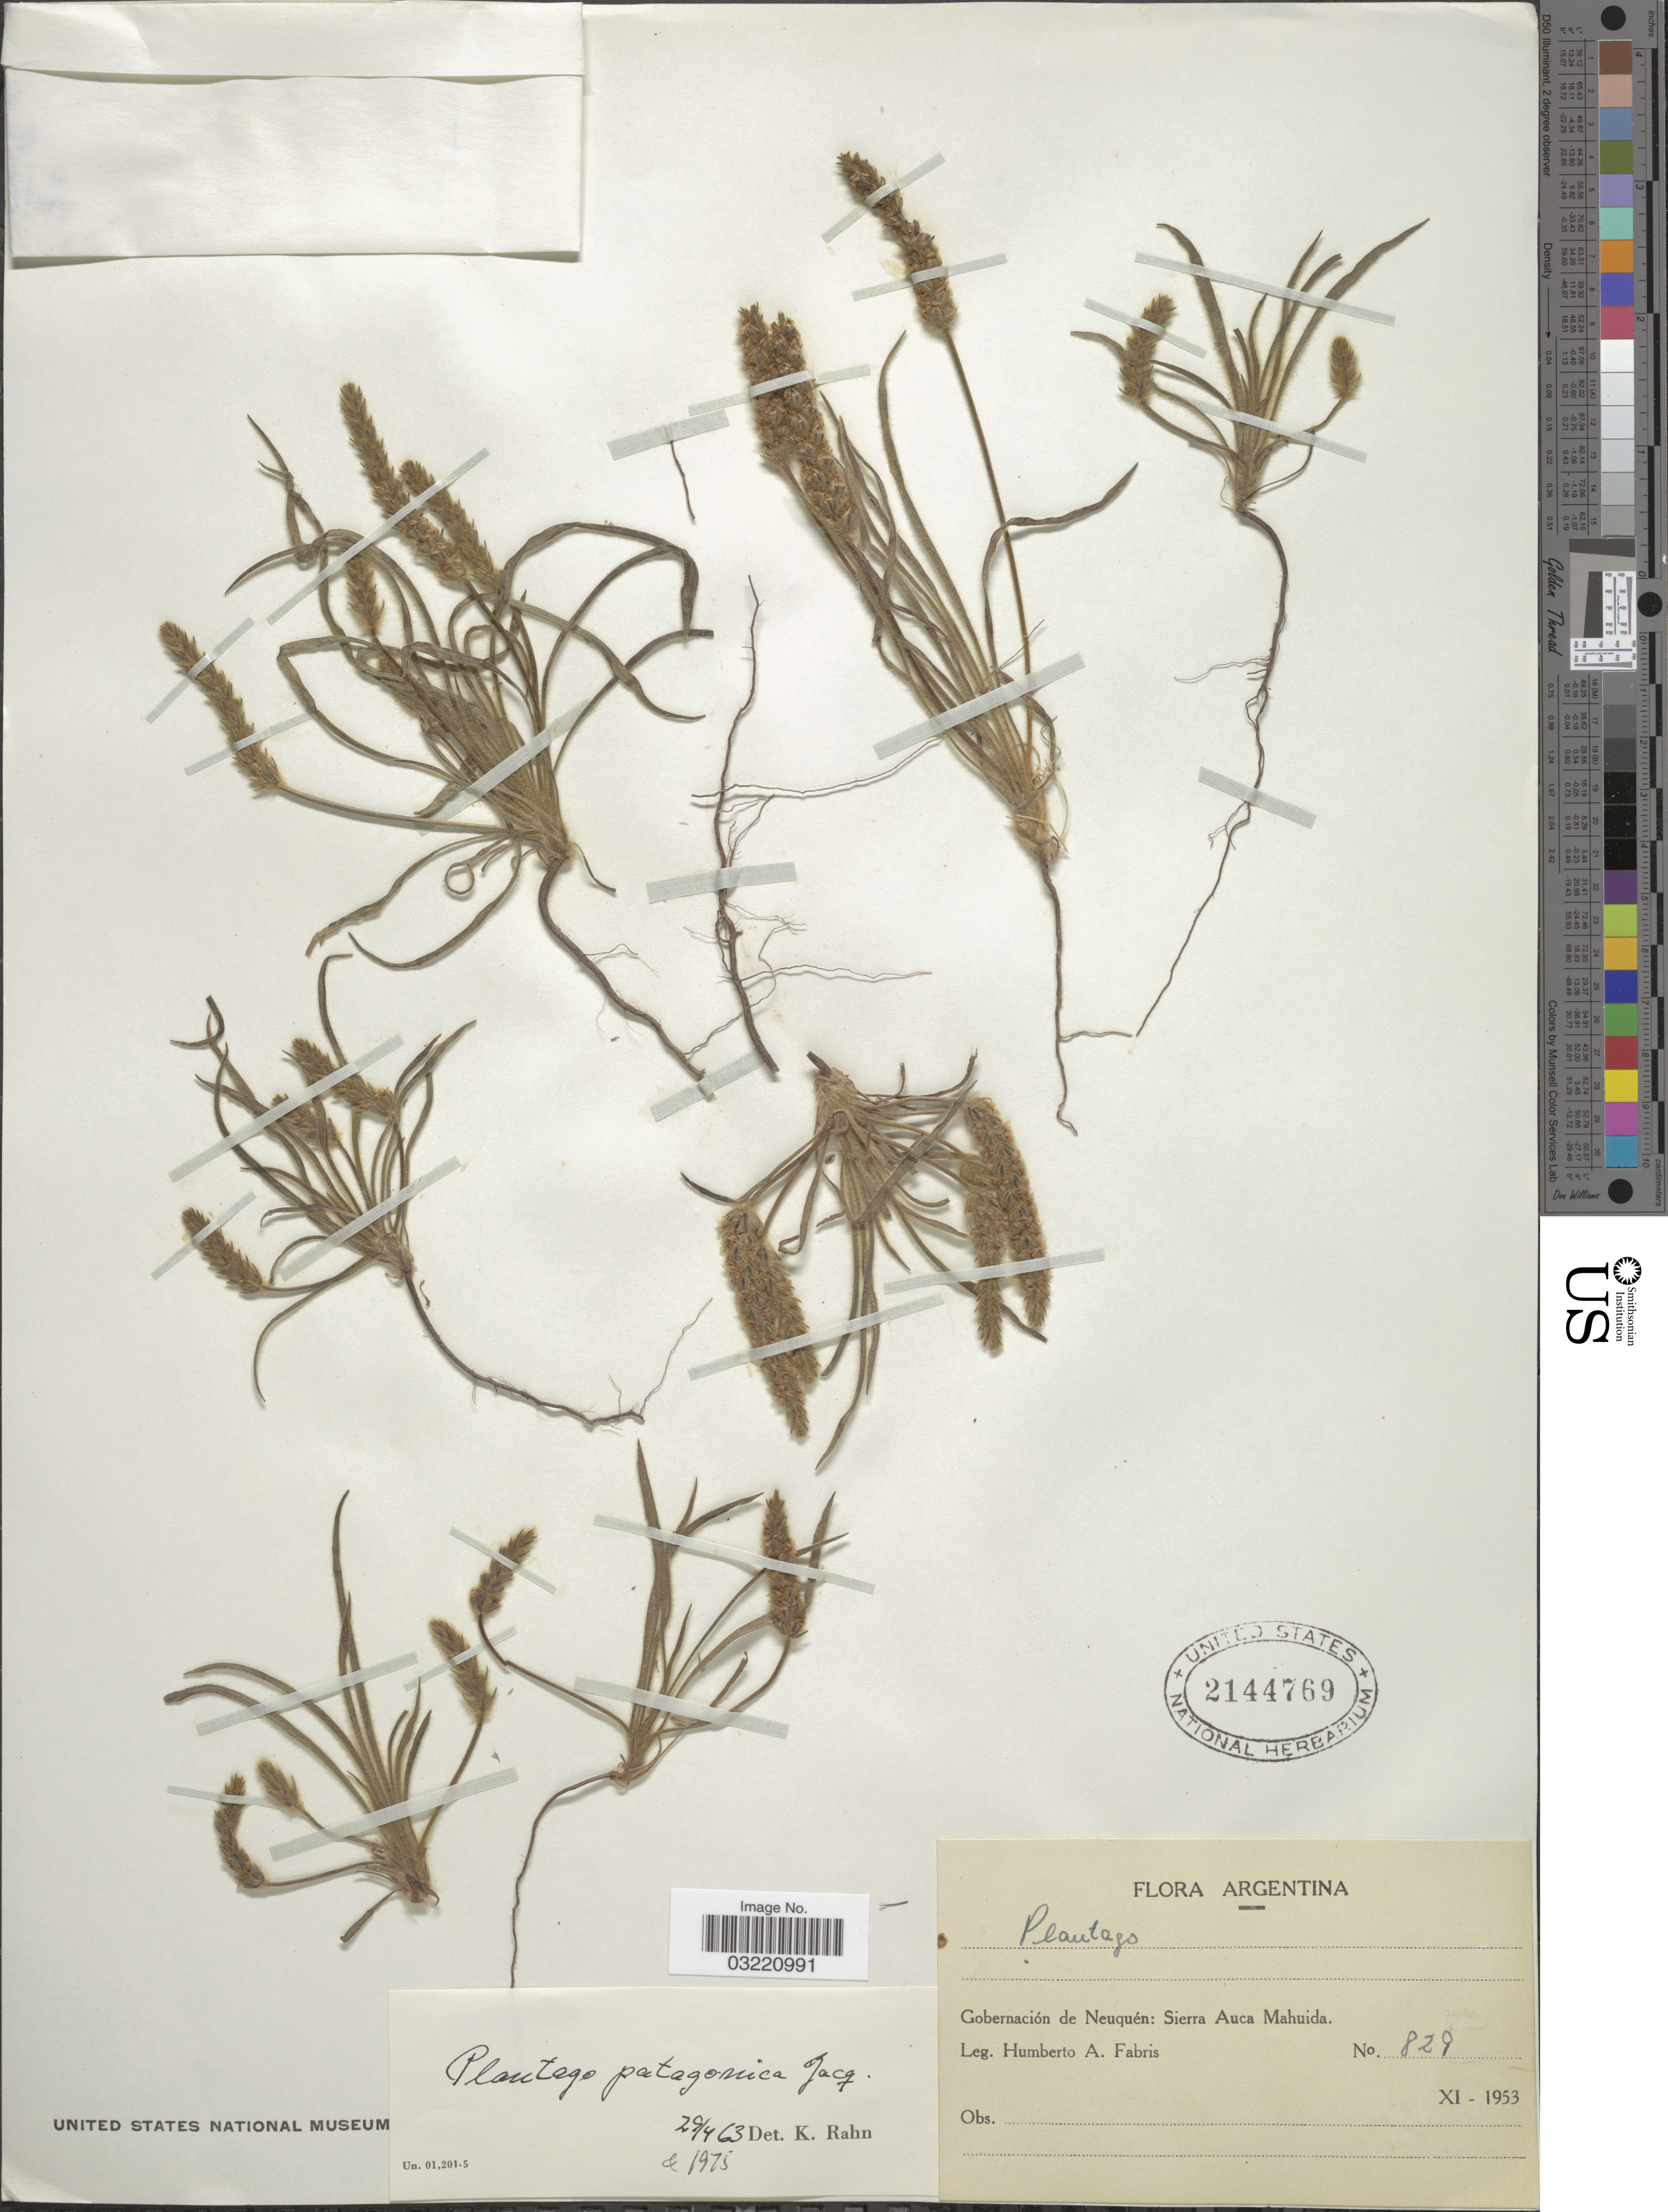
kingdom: Plantae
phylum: Tracheophyta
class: Magnoliopsida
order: Lamiales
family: Plantaginaceae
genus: Plantago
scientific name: Plantago patagonica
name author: Jacq.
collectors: H. A. Fabris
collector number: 829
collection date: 1953-11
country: Argentina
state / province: Neuquen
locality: Gobernación de Neuquén: Sierra Auca Mahuida.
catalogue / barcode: US 2144769